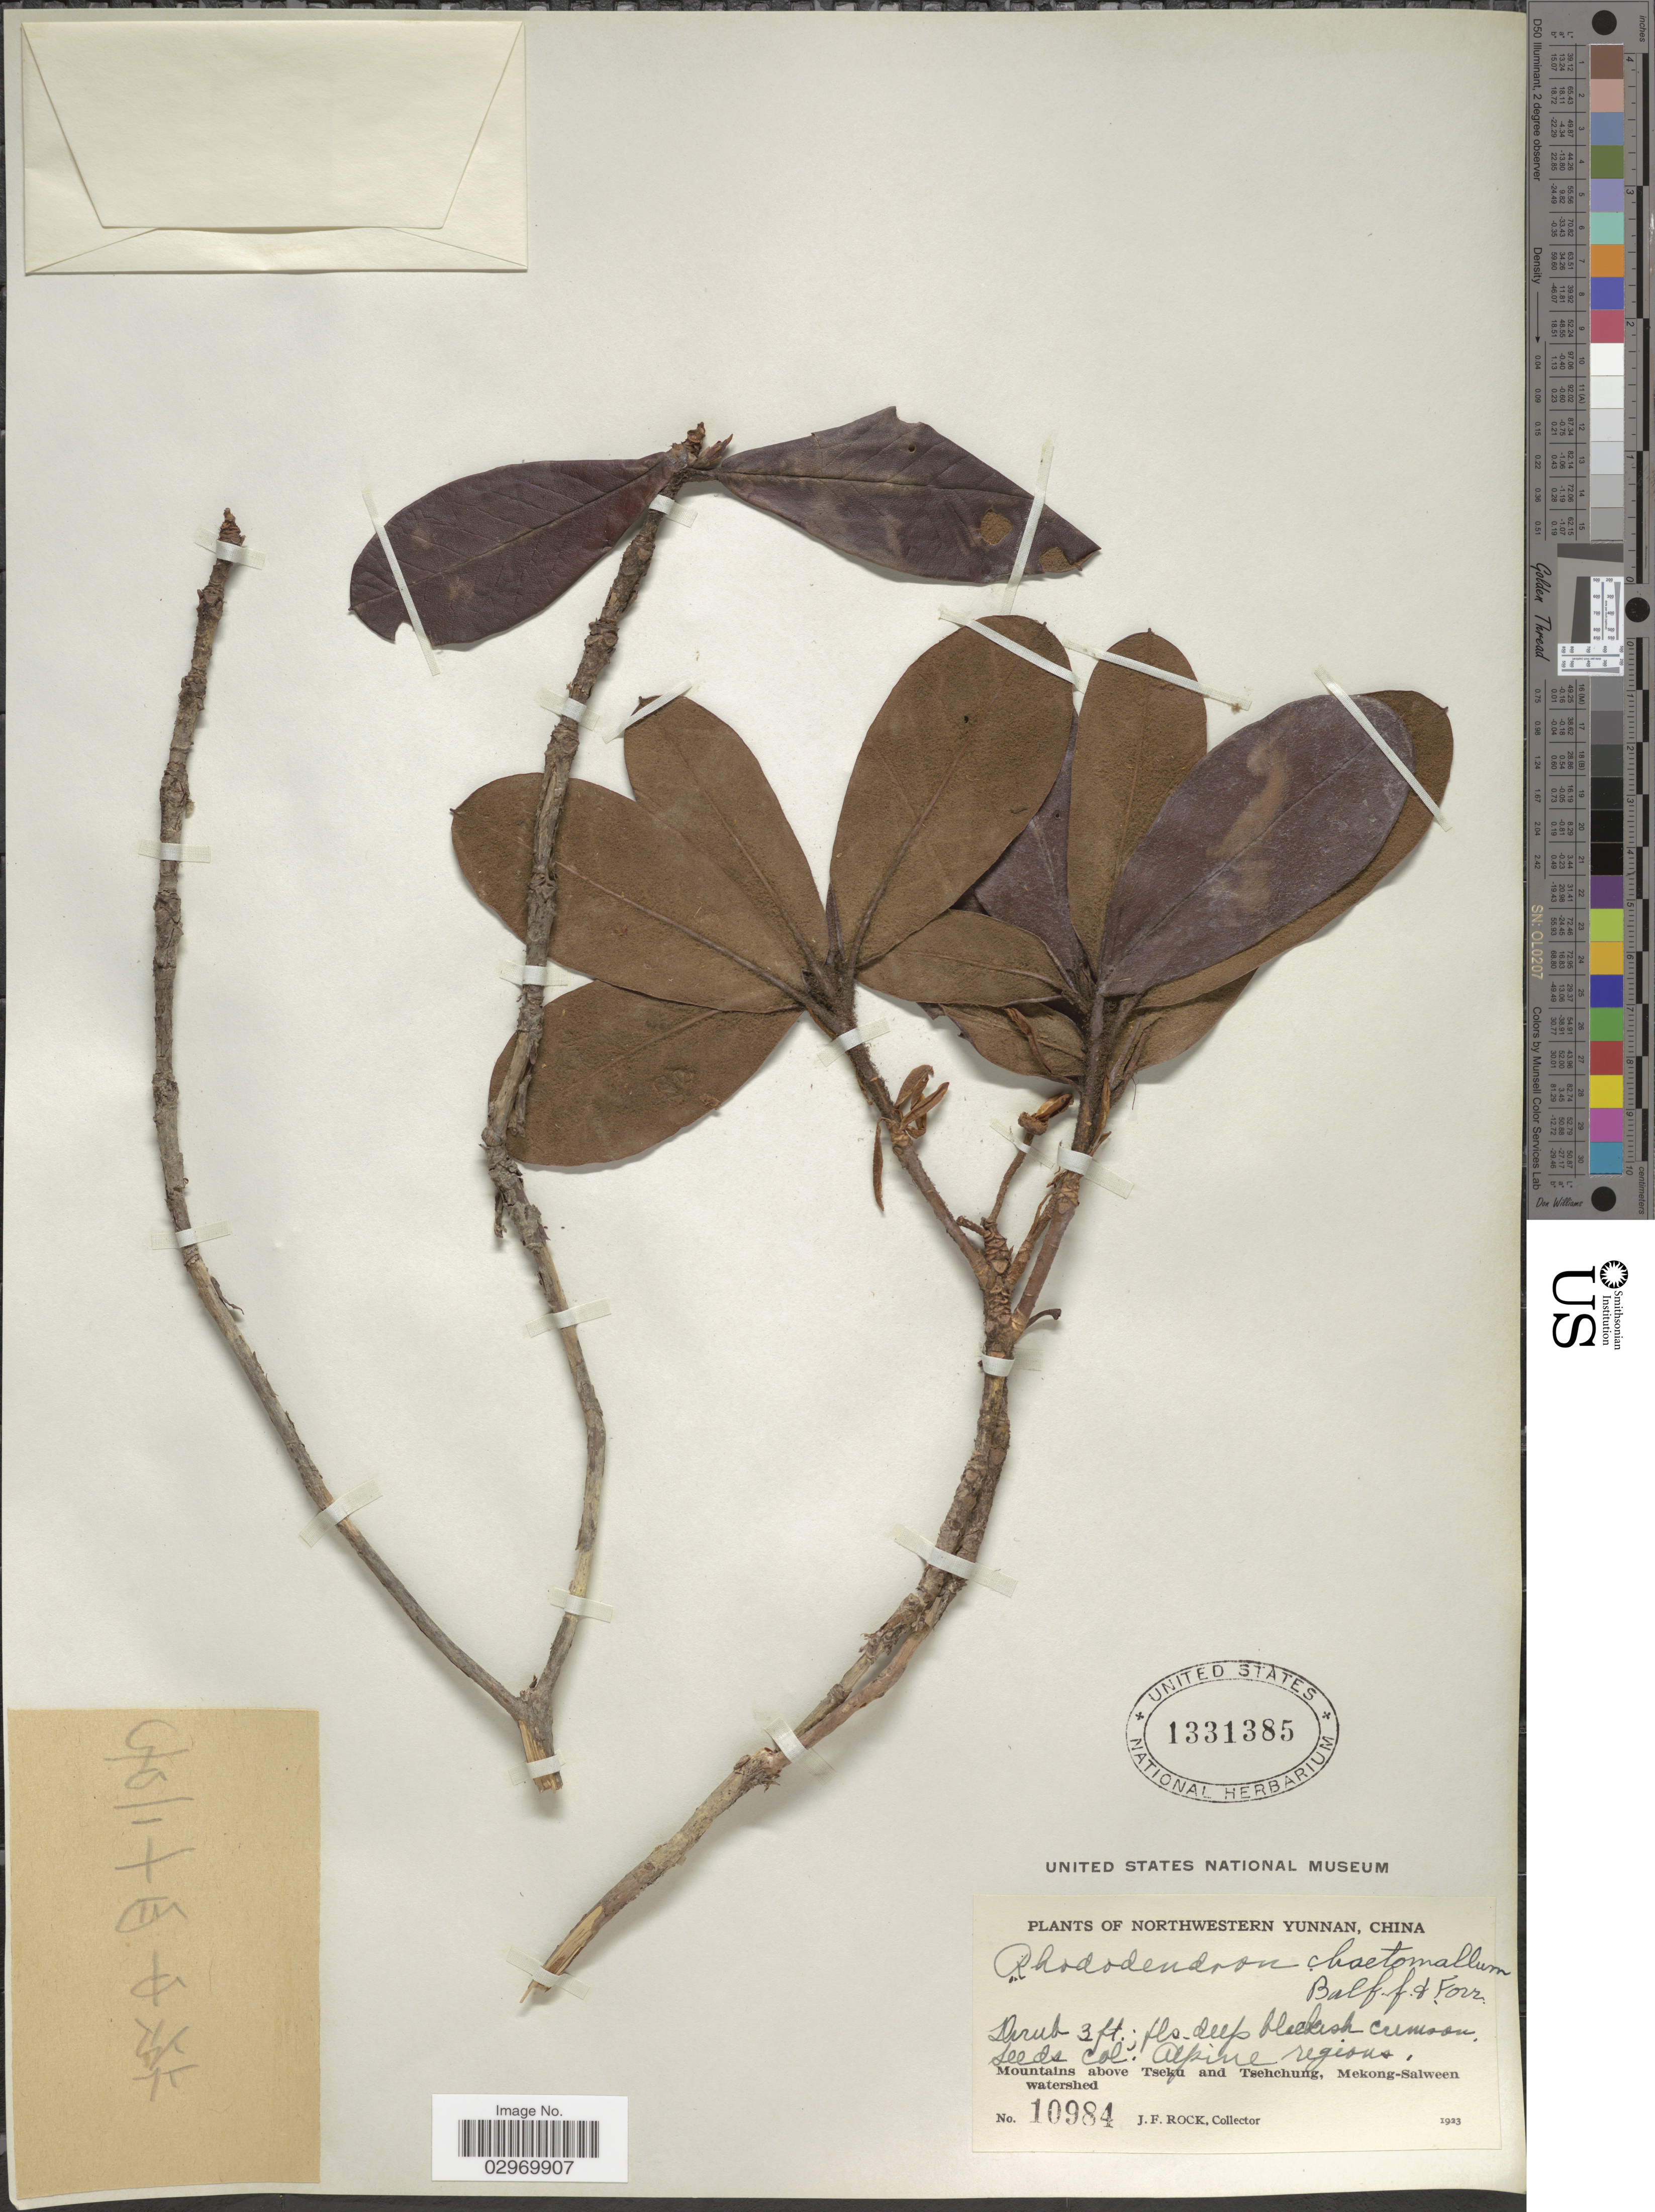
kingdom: Plantae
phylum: Tracheophyta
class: Magnoliopsida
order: Ericales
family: Ericaceae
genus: Rhododendron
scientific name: Rhododendron chaetomallum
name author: Balf. f. & Forrest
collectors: J. Rock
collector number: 10984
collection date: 1923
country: China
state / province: Yunnan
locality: Mountains above Tseku and Tsehchung, Mekong-Salween watershed.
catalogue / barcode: US 1331385